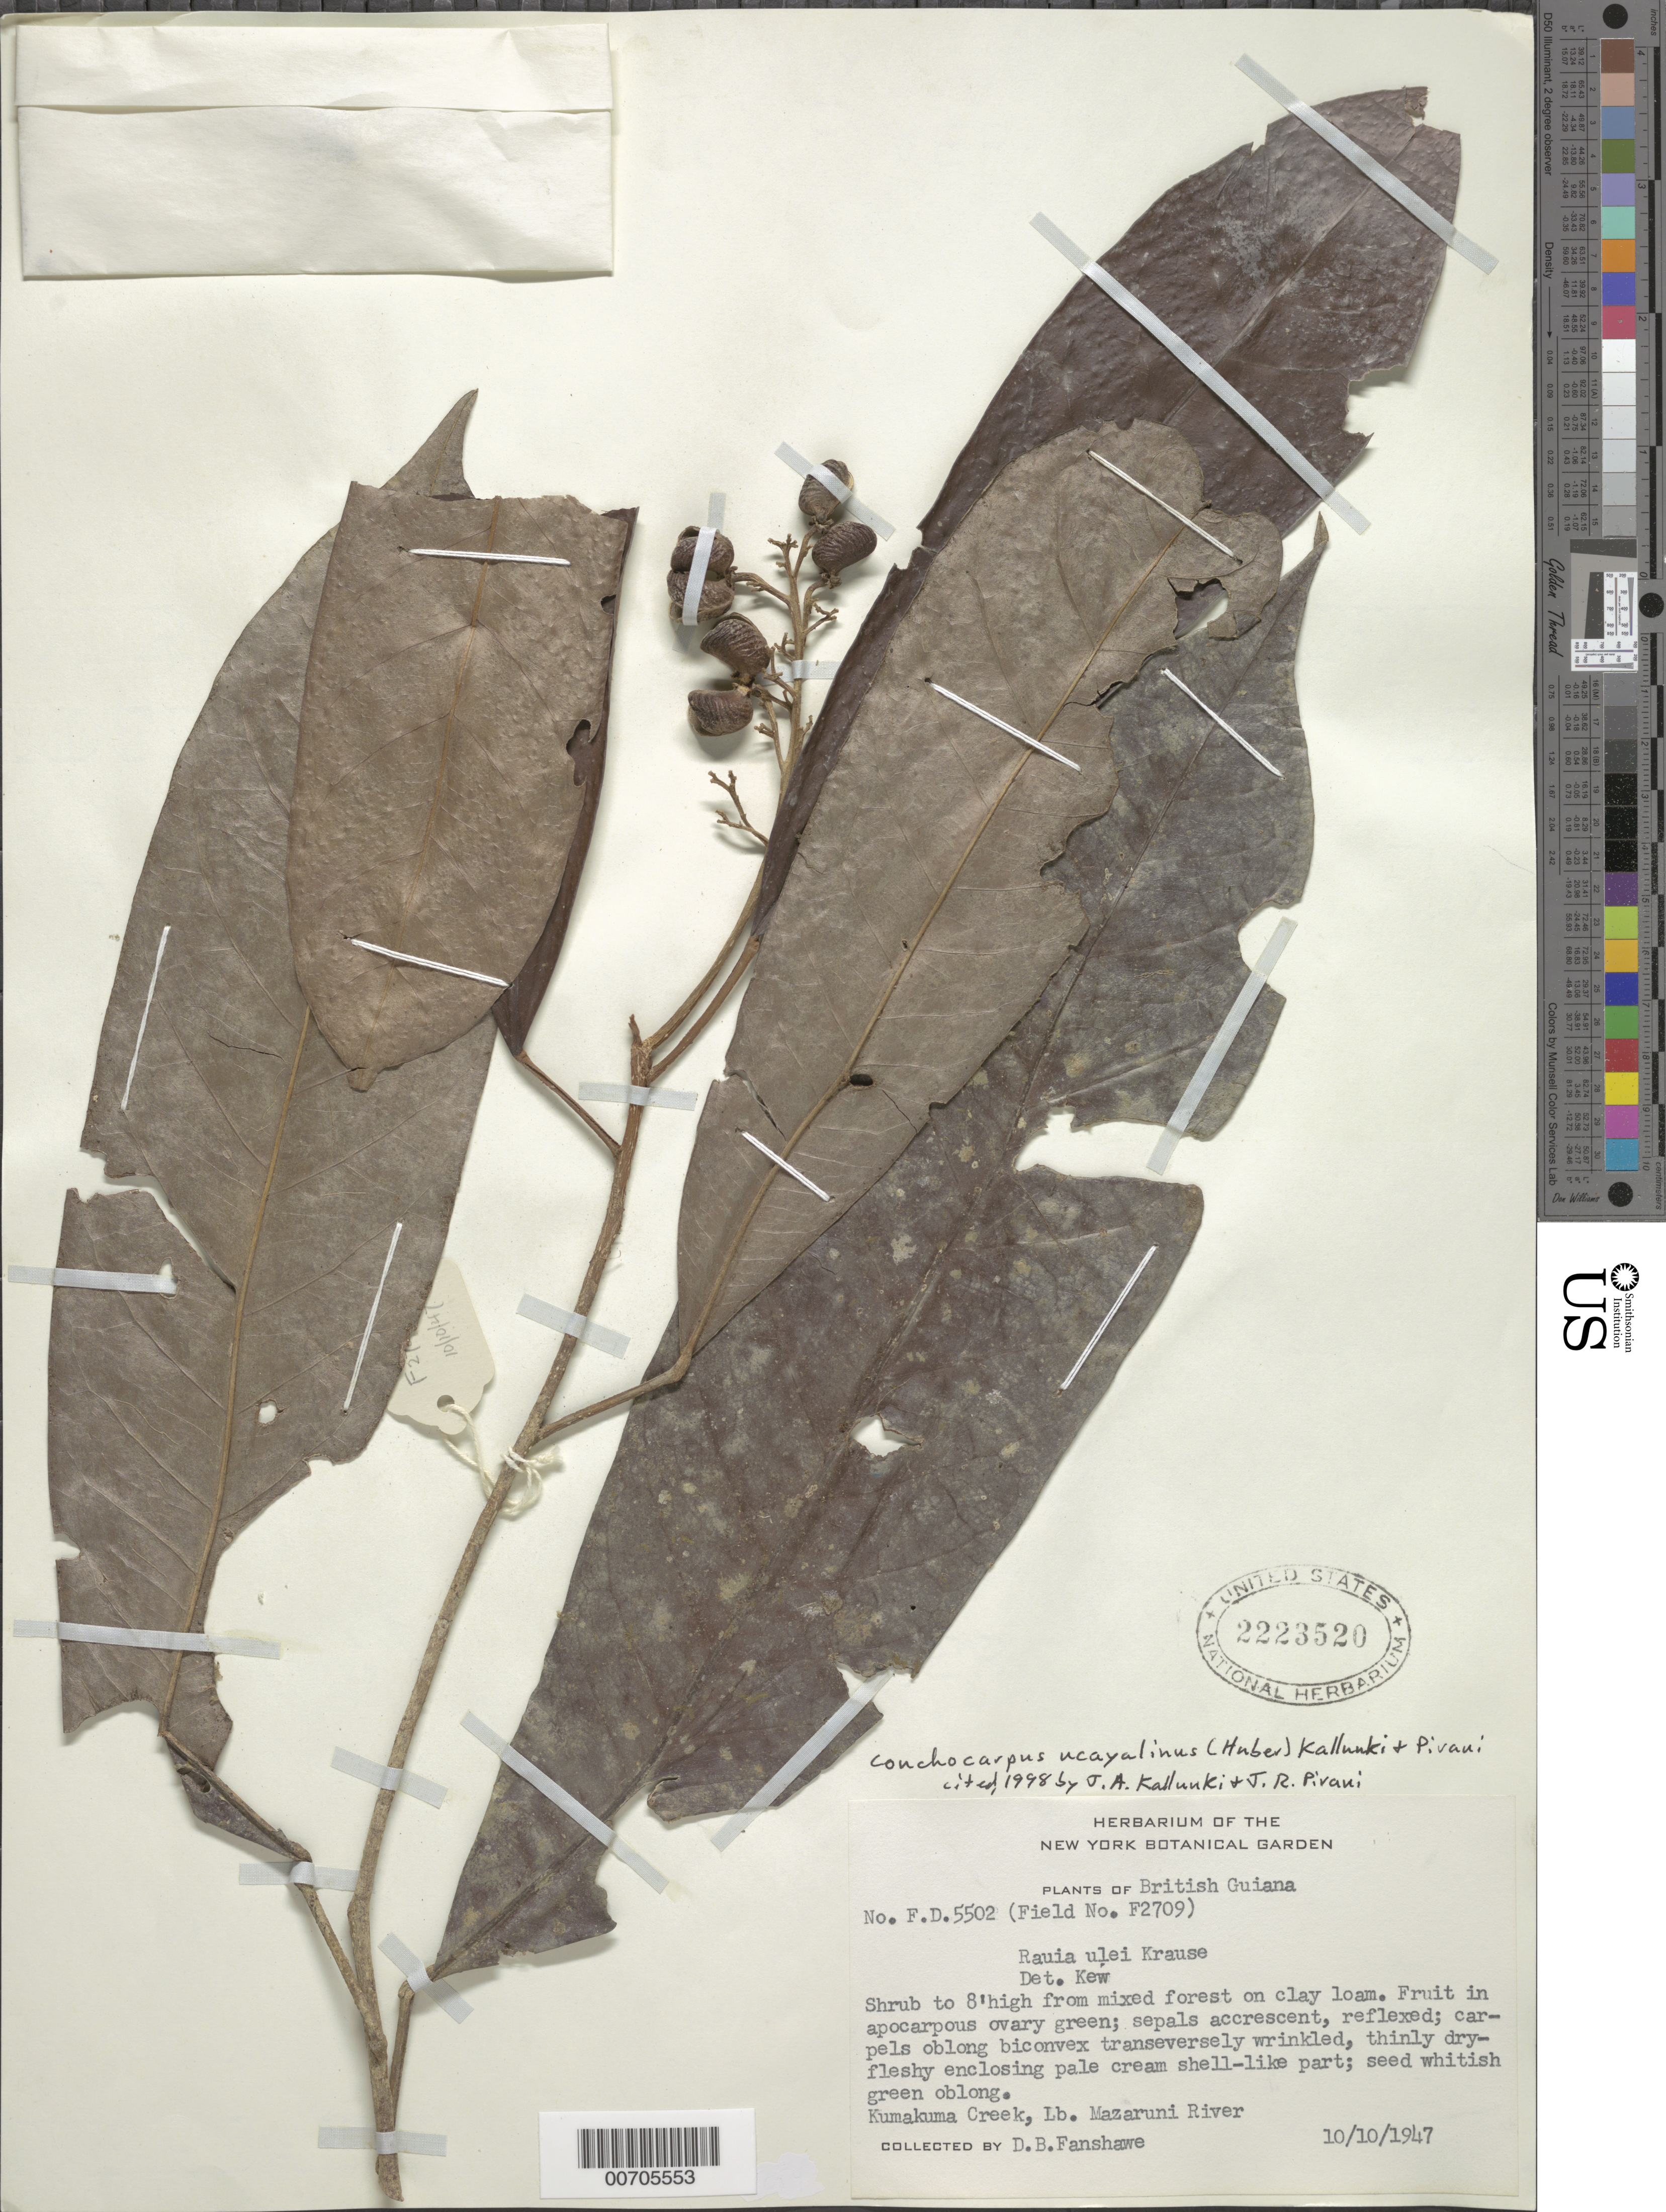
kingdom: Plantae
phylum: Tracheophyta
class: Magnoliopsida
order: Sapindales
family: Rutaceae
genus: Conchocarpus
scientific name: Conchocarpus ucayalinus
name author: (Huber) Kallunki & Pirani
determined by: Kallunki, Jacquelyn A.; Pirani, J. R.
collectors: D. B. Fanshawe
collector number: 5502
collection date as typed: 10-Oct-47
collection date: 1947-10-10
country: Guyana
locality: Kumakuma Creek, Mazaruni R.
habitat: Mixed forest on clay loam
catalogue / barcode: US 2223520